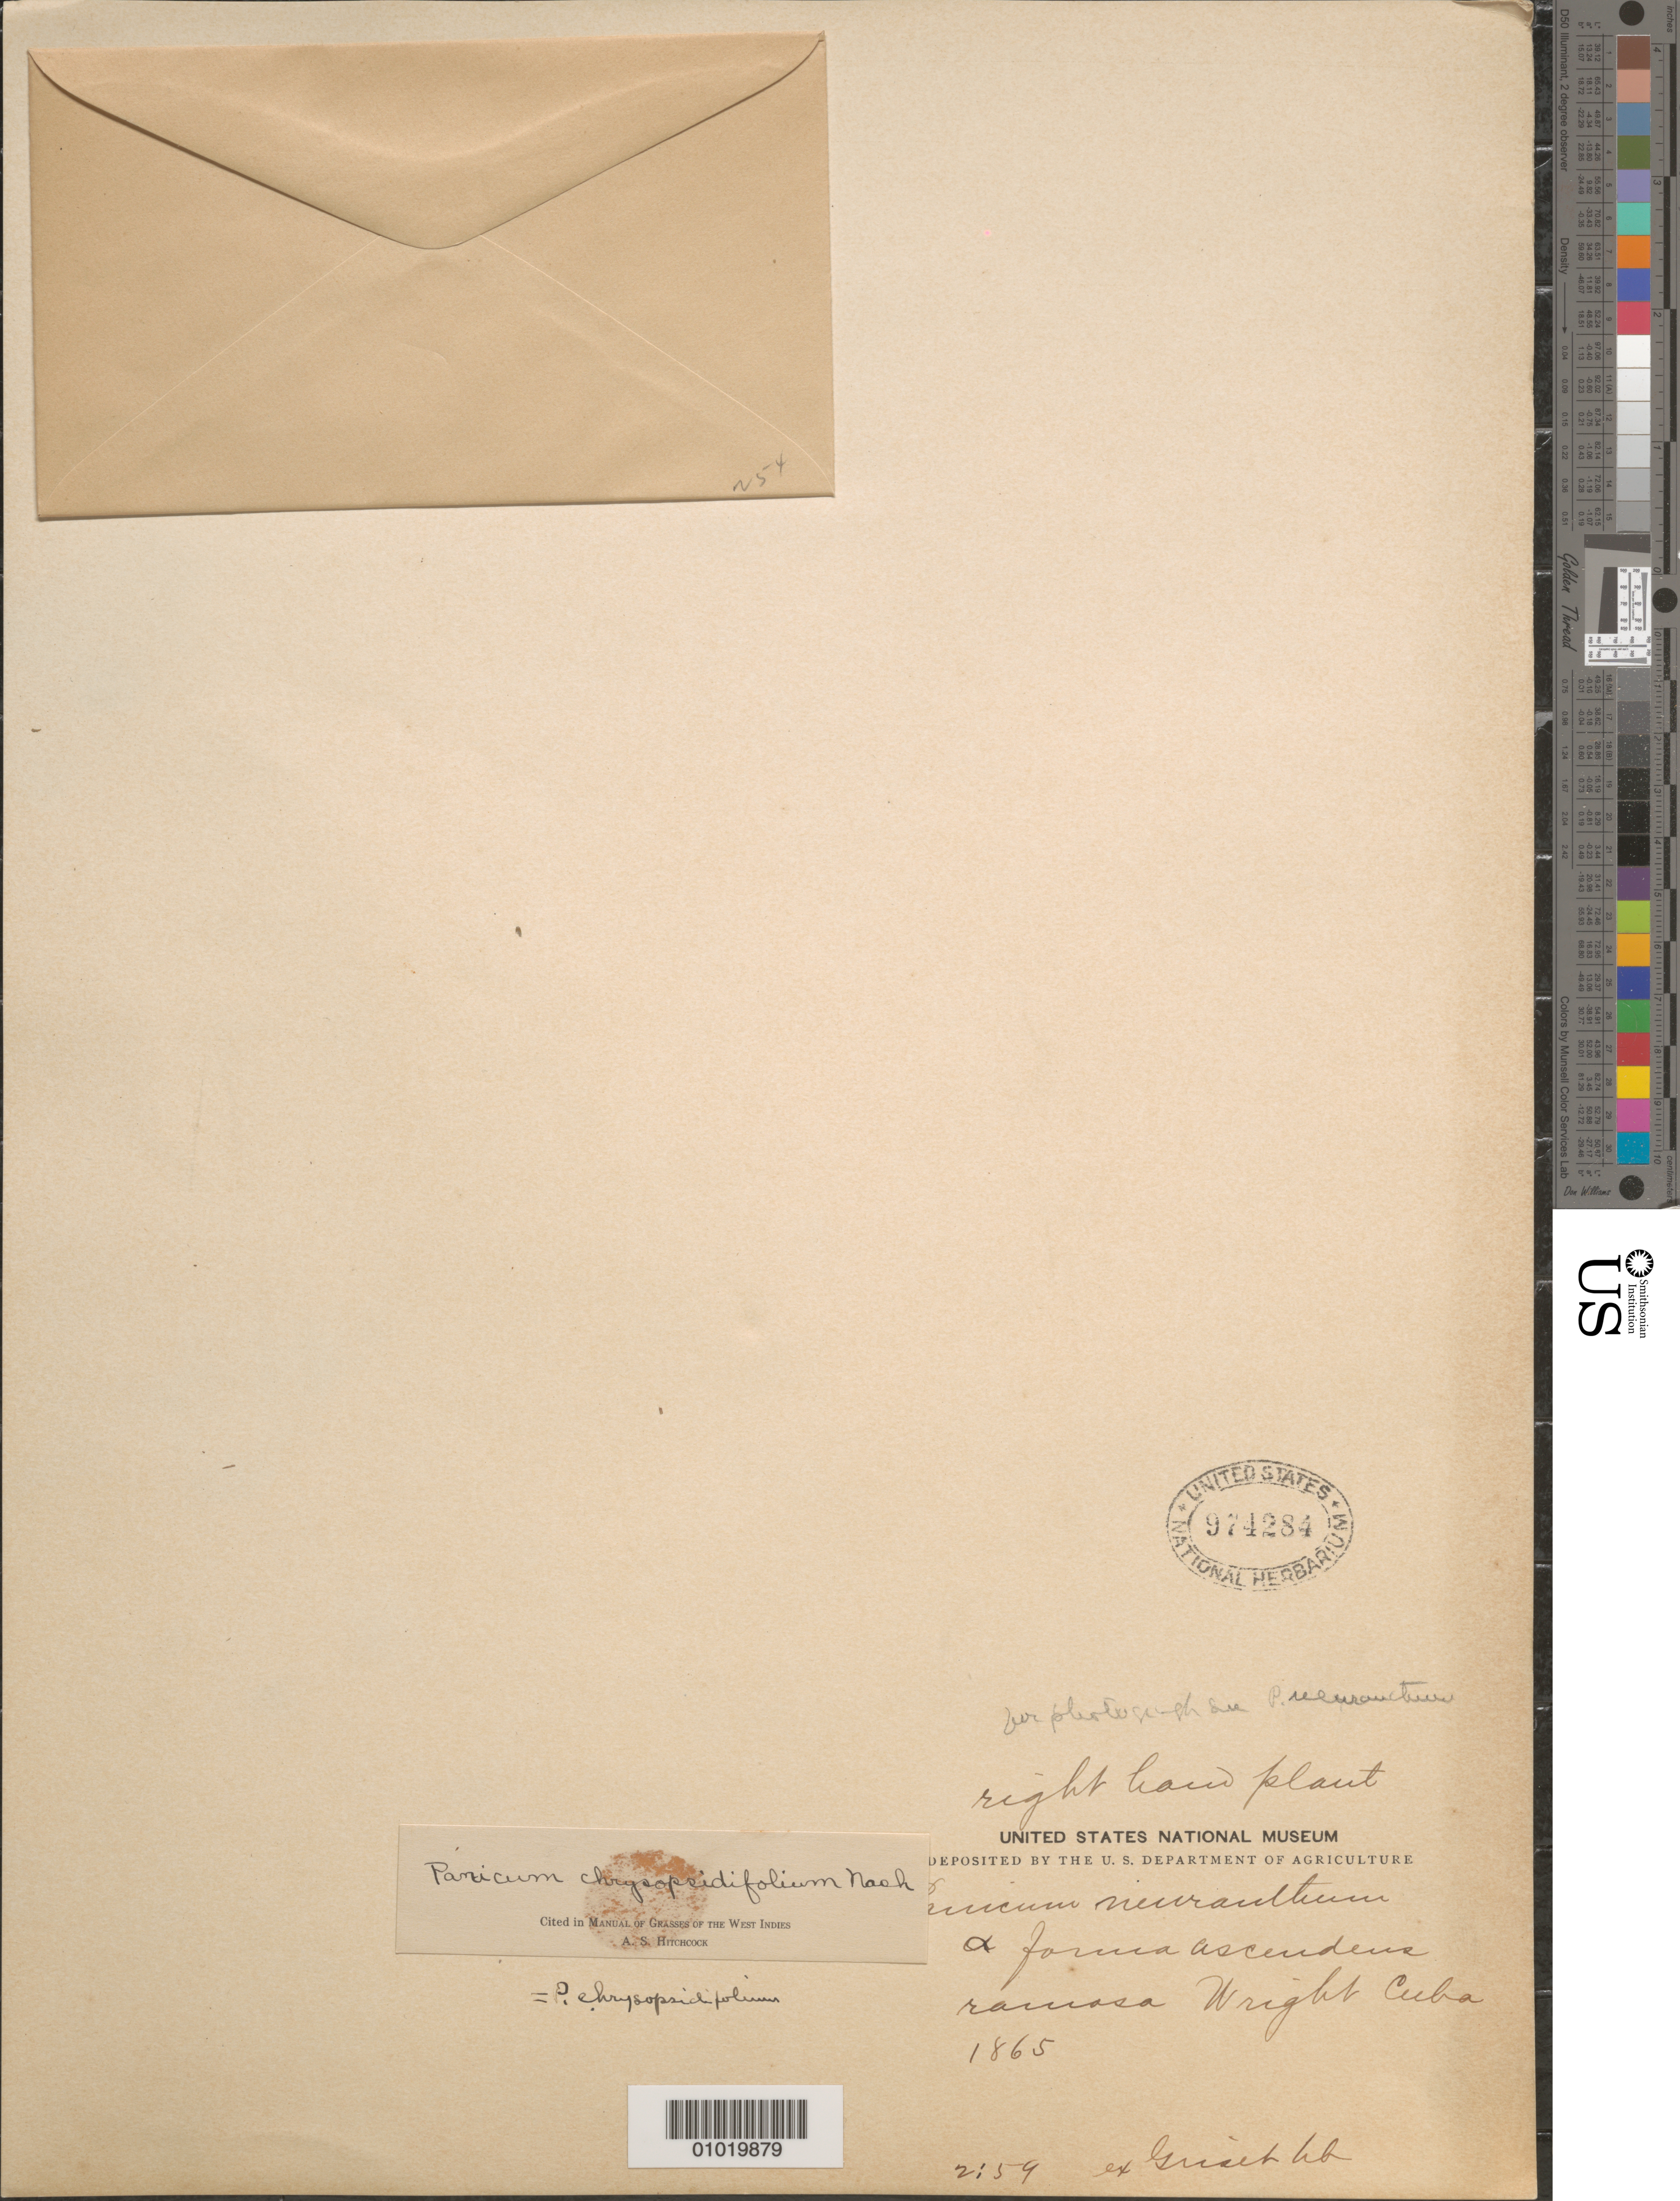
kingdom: Plantae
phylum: Tracheophyta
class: Liliopsida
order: Poales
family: Poaceae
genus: Panicum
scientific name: Panicum chrysopsidifolium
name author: Nash ex Small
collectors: C. Wright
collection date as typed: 1865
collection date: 1865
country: Cuba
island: Cuba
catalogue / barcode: US 974284